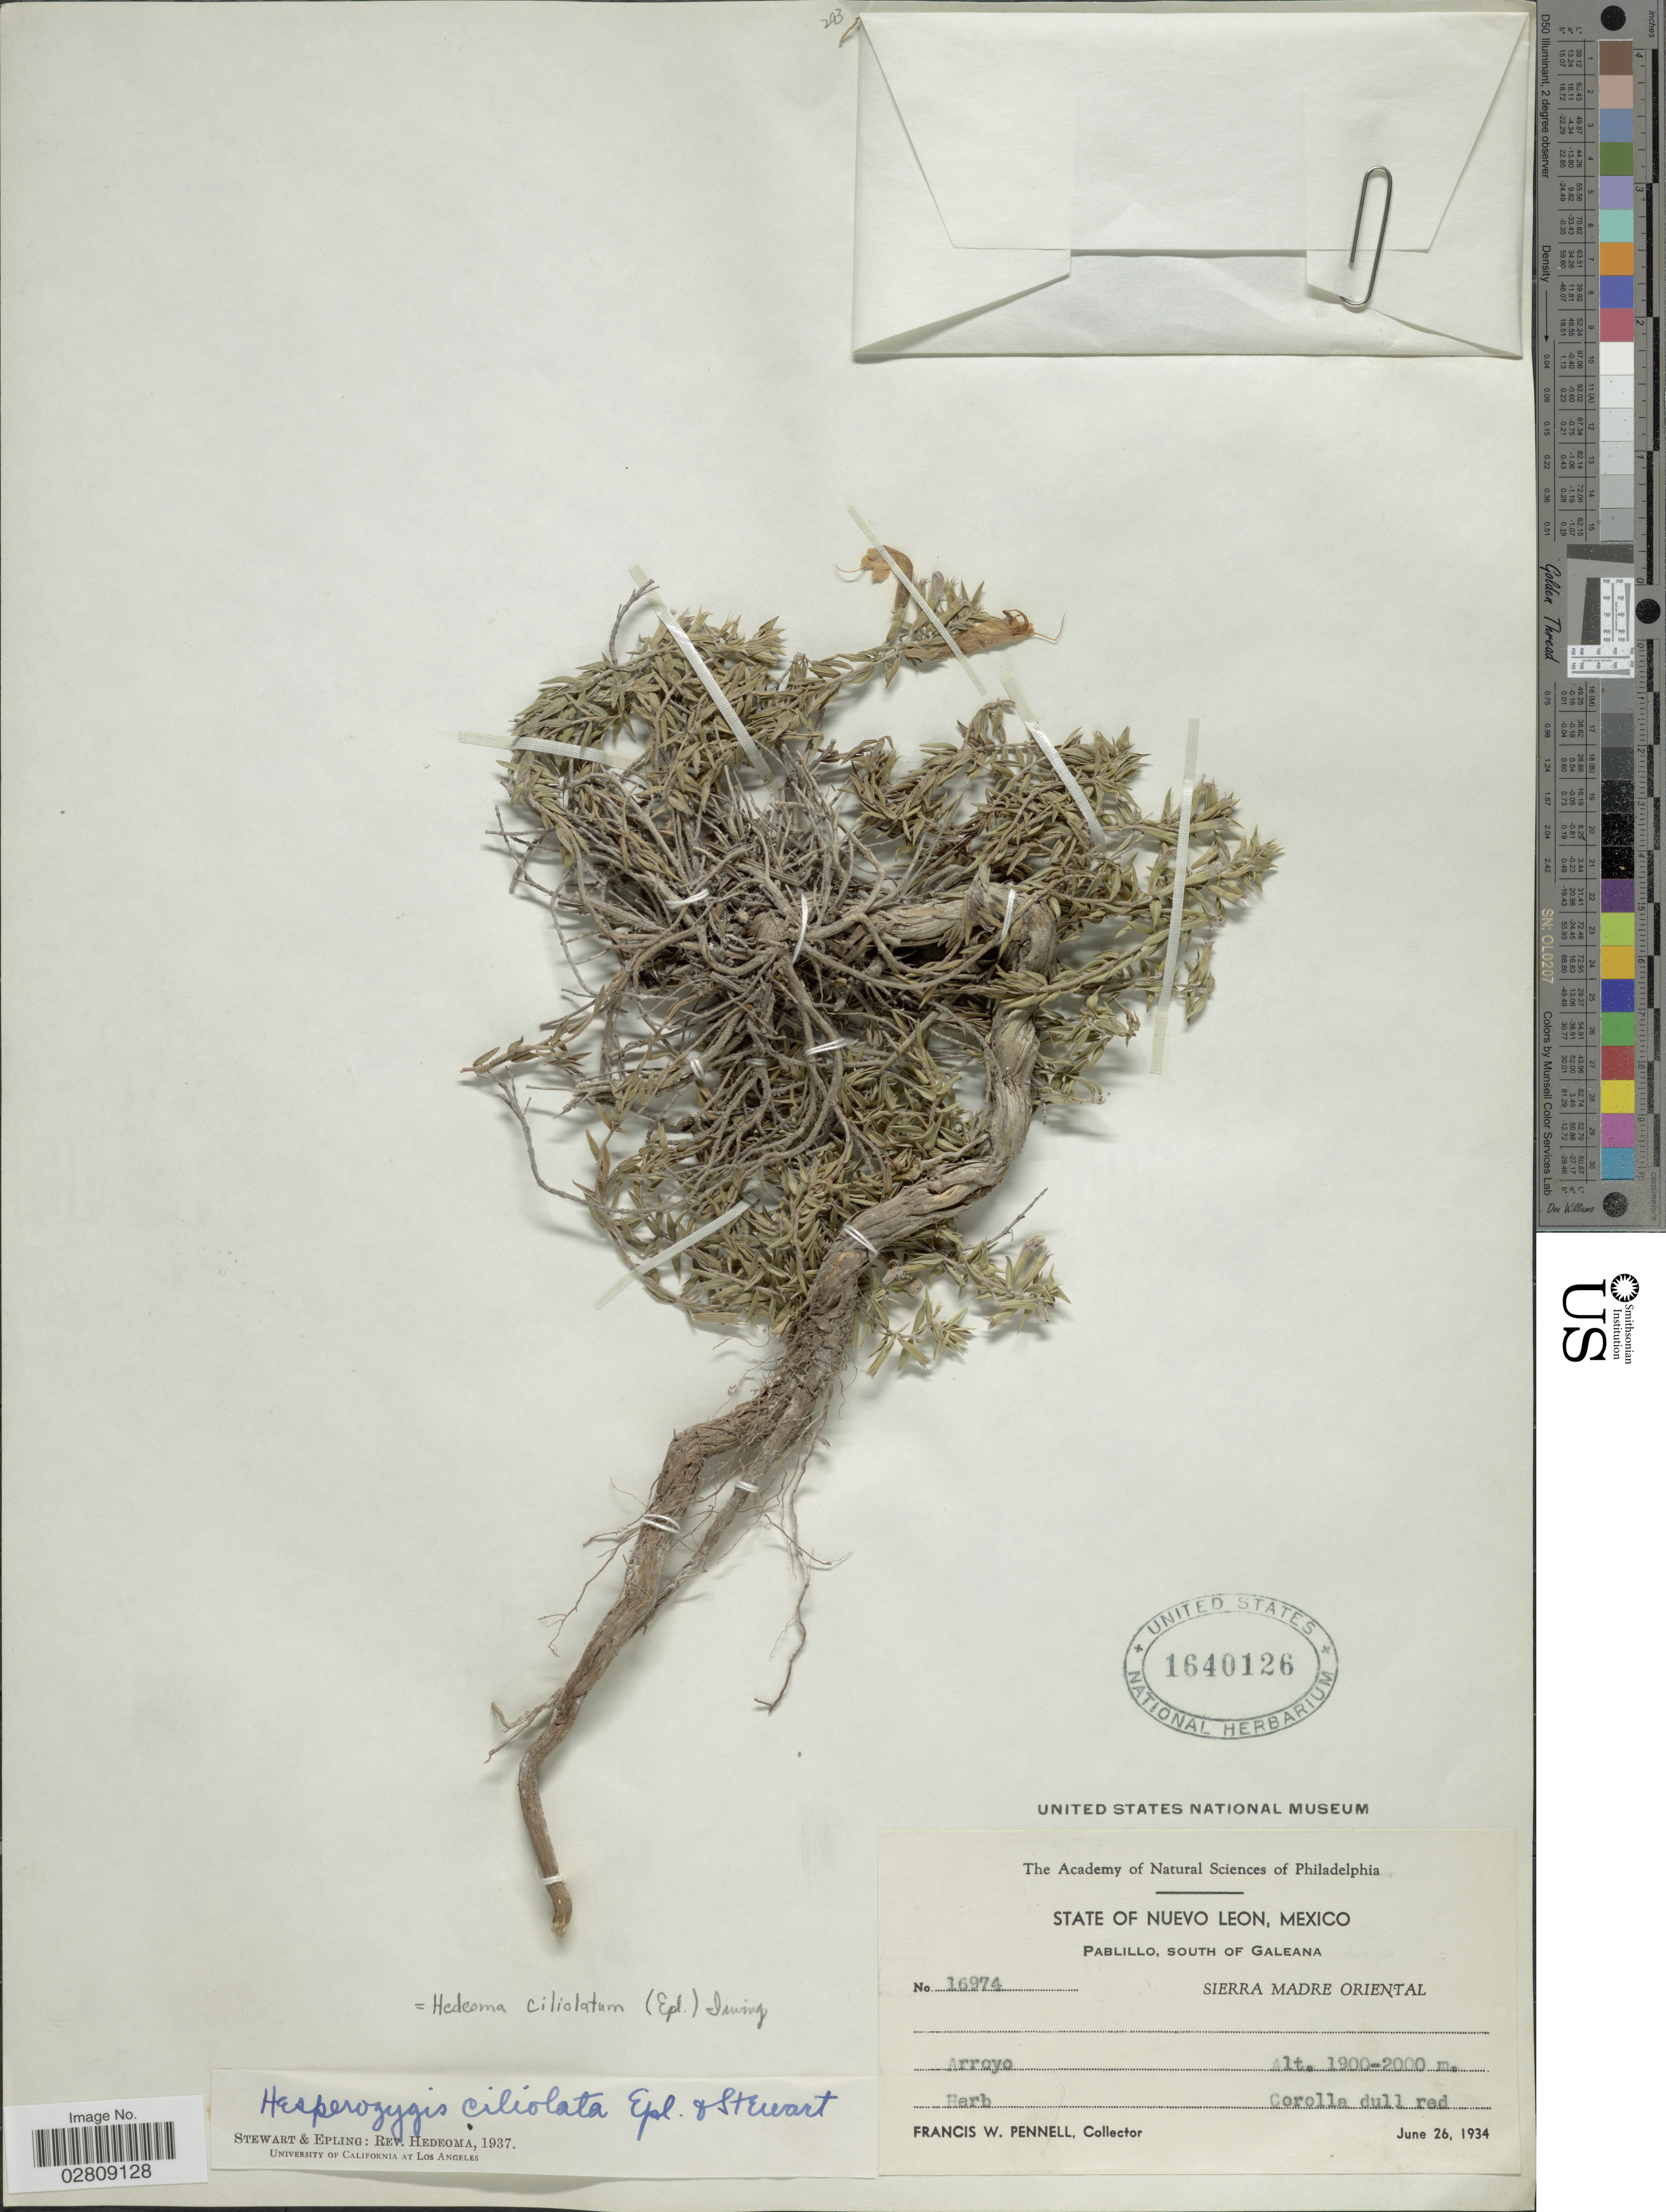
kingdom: Plantae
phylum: Tracheophyta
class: Magnoliopsida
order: Lamiales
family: Lamiaceae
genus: Hedeoma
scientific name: Hedeoma ciliolata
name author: (R.S. Irving) Epling & W.S. Stewart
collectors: F. W. Pennell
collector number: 16974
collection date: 1934-06-26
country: Mexico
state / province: Nuevo León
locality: Pablillo, South of Galeana, Sierra Madre Oriental.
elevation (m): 1900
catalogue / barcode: US 1640126